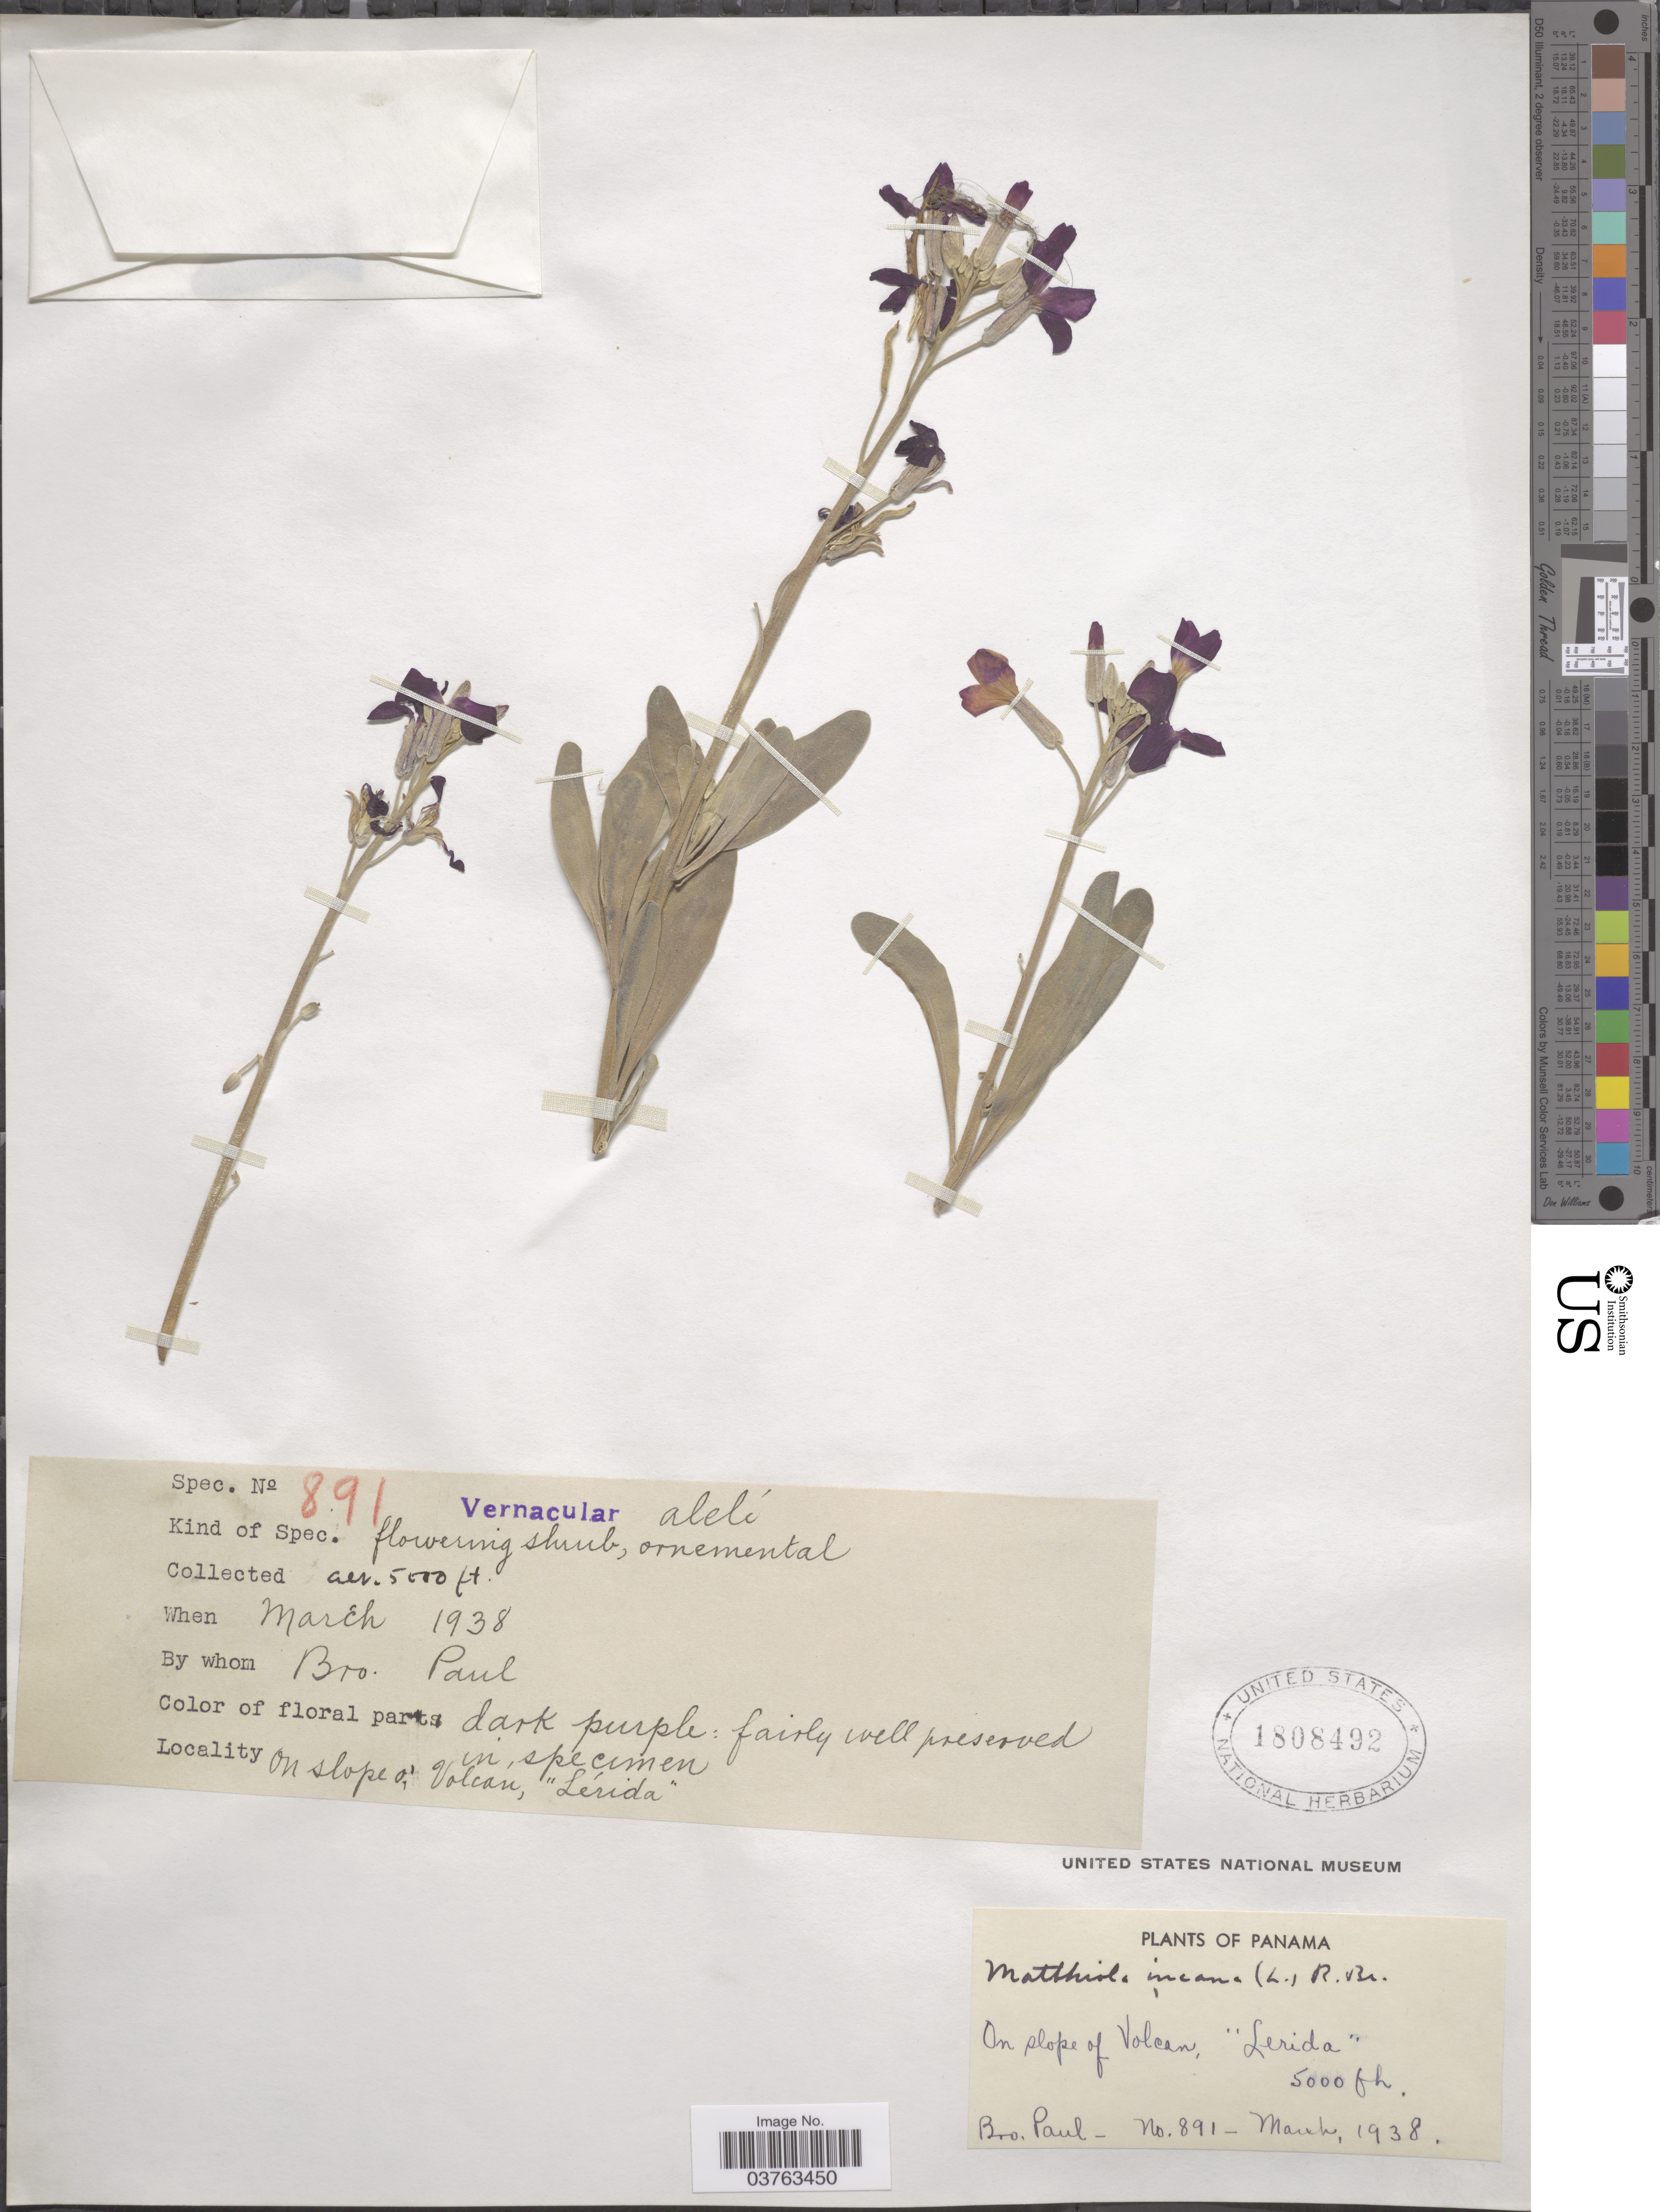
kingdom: Plantae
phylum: Tracheophyta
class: Magnoliopsida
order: Brassicales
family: Brassicaceae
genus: Matthiola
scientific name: Matthiola incana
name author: (L.) W.T. Aiton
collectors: B. Paul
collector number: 891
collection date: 1938-03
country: Panama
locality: On slope of Volcan, "Lerida".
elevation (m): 1524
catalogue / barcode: US 1808492